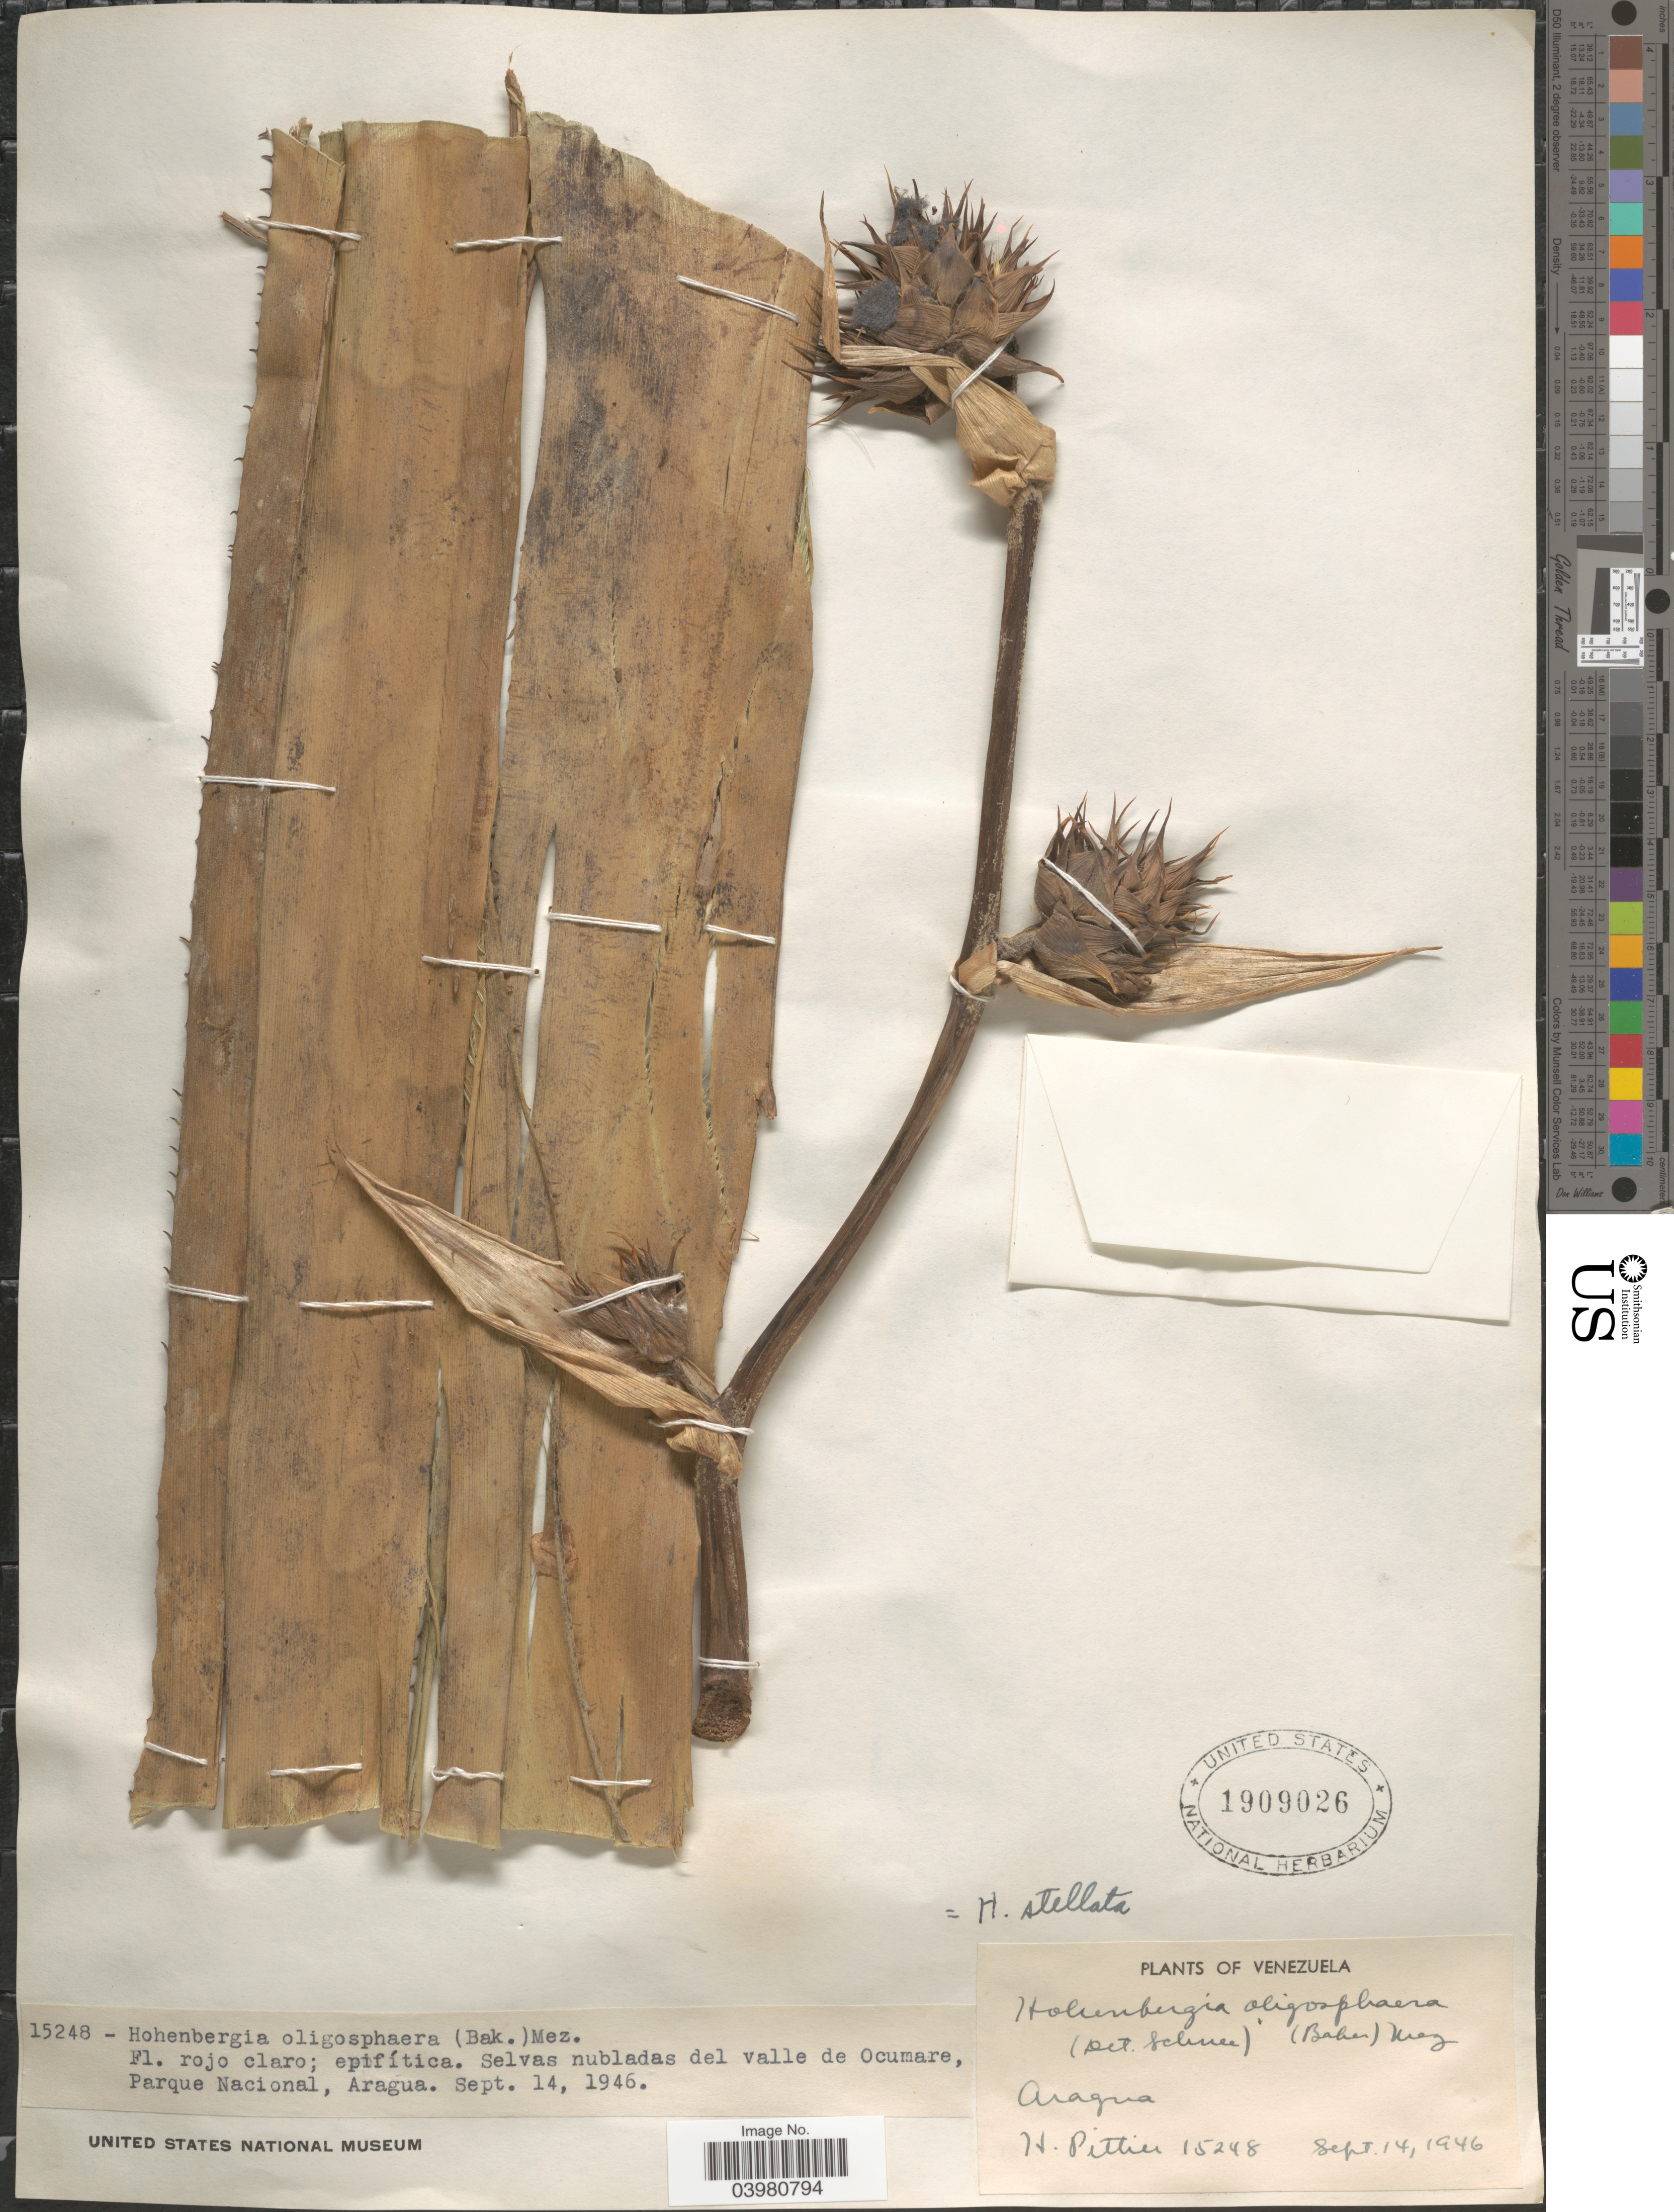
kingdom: Plantae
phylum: Tracheophyta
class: Liliopsida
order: Poales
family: Bromeliaceae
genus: Hohenbergia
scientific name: Hohenbergia stellata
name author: Schult. & Schult. f.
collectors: H. F. Pittier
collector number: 15248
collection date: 1946-09-14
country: Venezuela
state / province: Aragua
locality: Selvas nubladas del valle de Ocumare, Parque Nacional.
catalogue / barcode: US 1909026